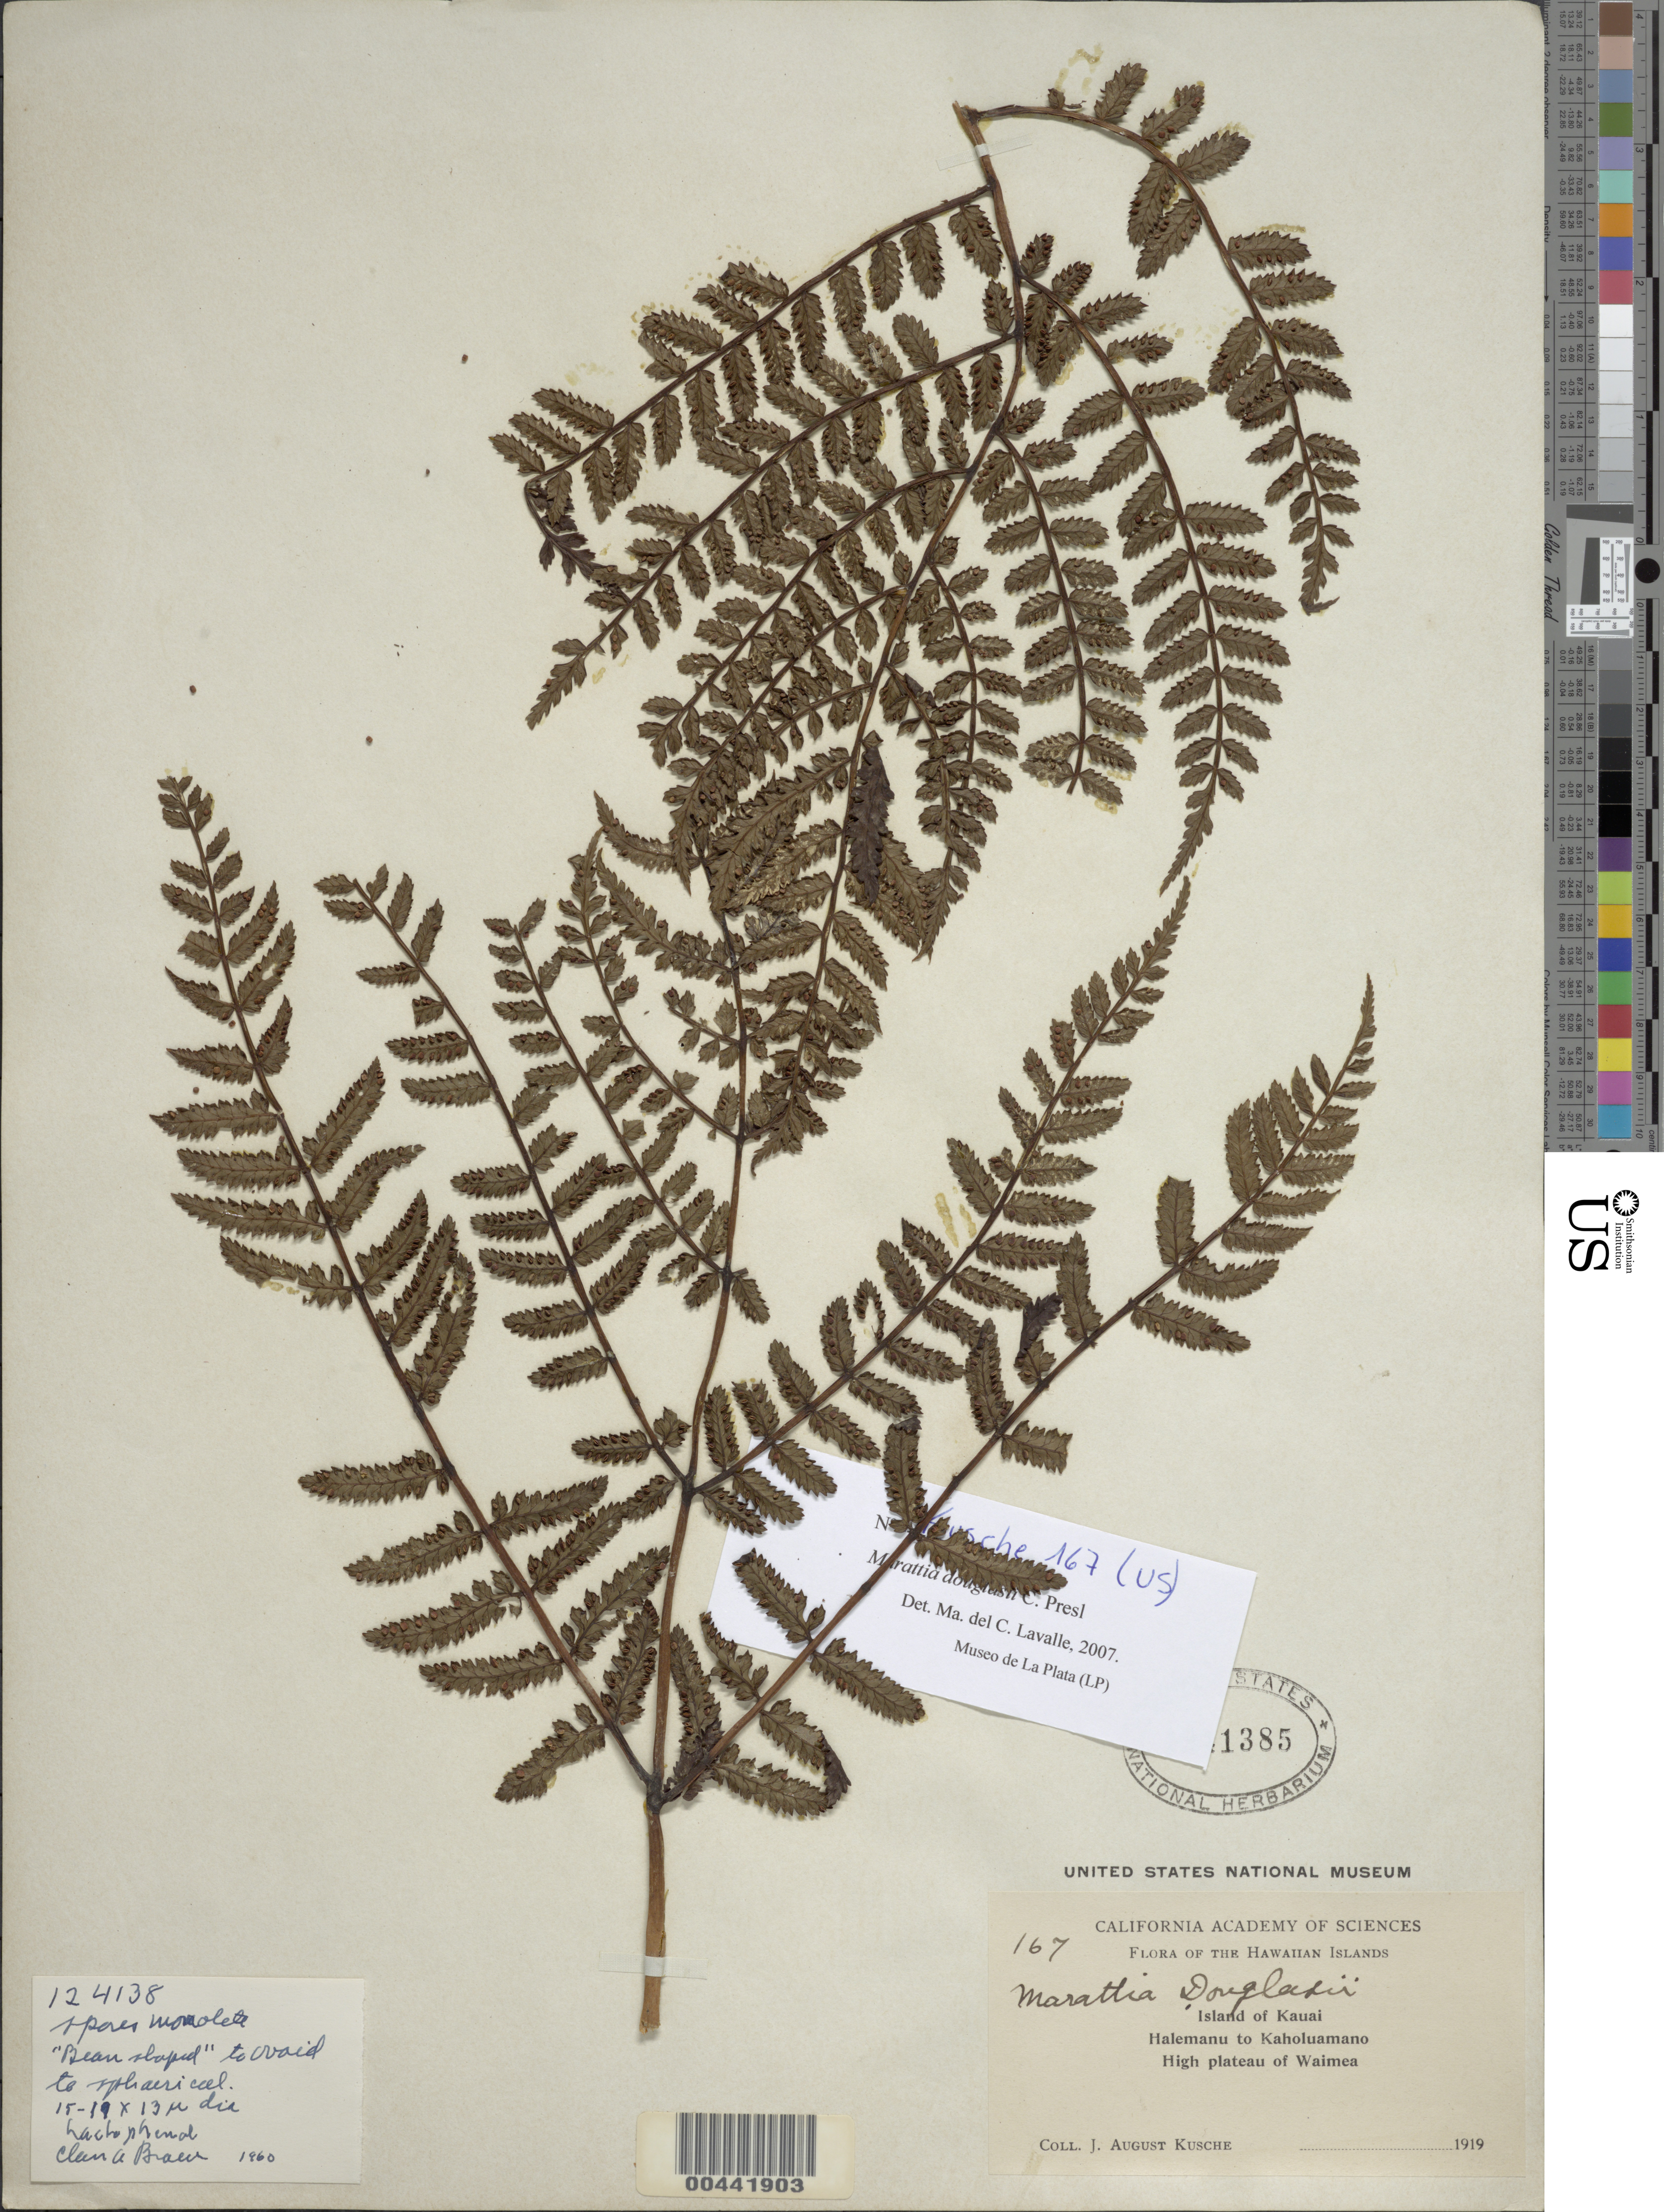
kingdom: Plantae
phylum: Tracheophyta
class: Polypodiopsida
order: Marattiales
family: Marattiaceae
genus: Marattia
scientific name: Marattia douglasii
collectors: J. Kusche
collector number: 167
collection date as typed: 1919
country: United States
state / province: Hawaii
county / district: Kauai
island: Kaua'i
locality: Halemanu to Kaholuamano, High plateau of Waimea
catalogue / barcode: US 1241385